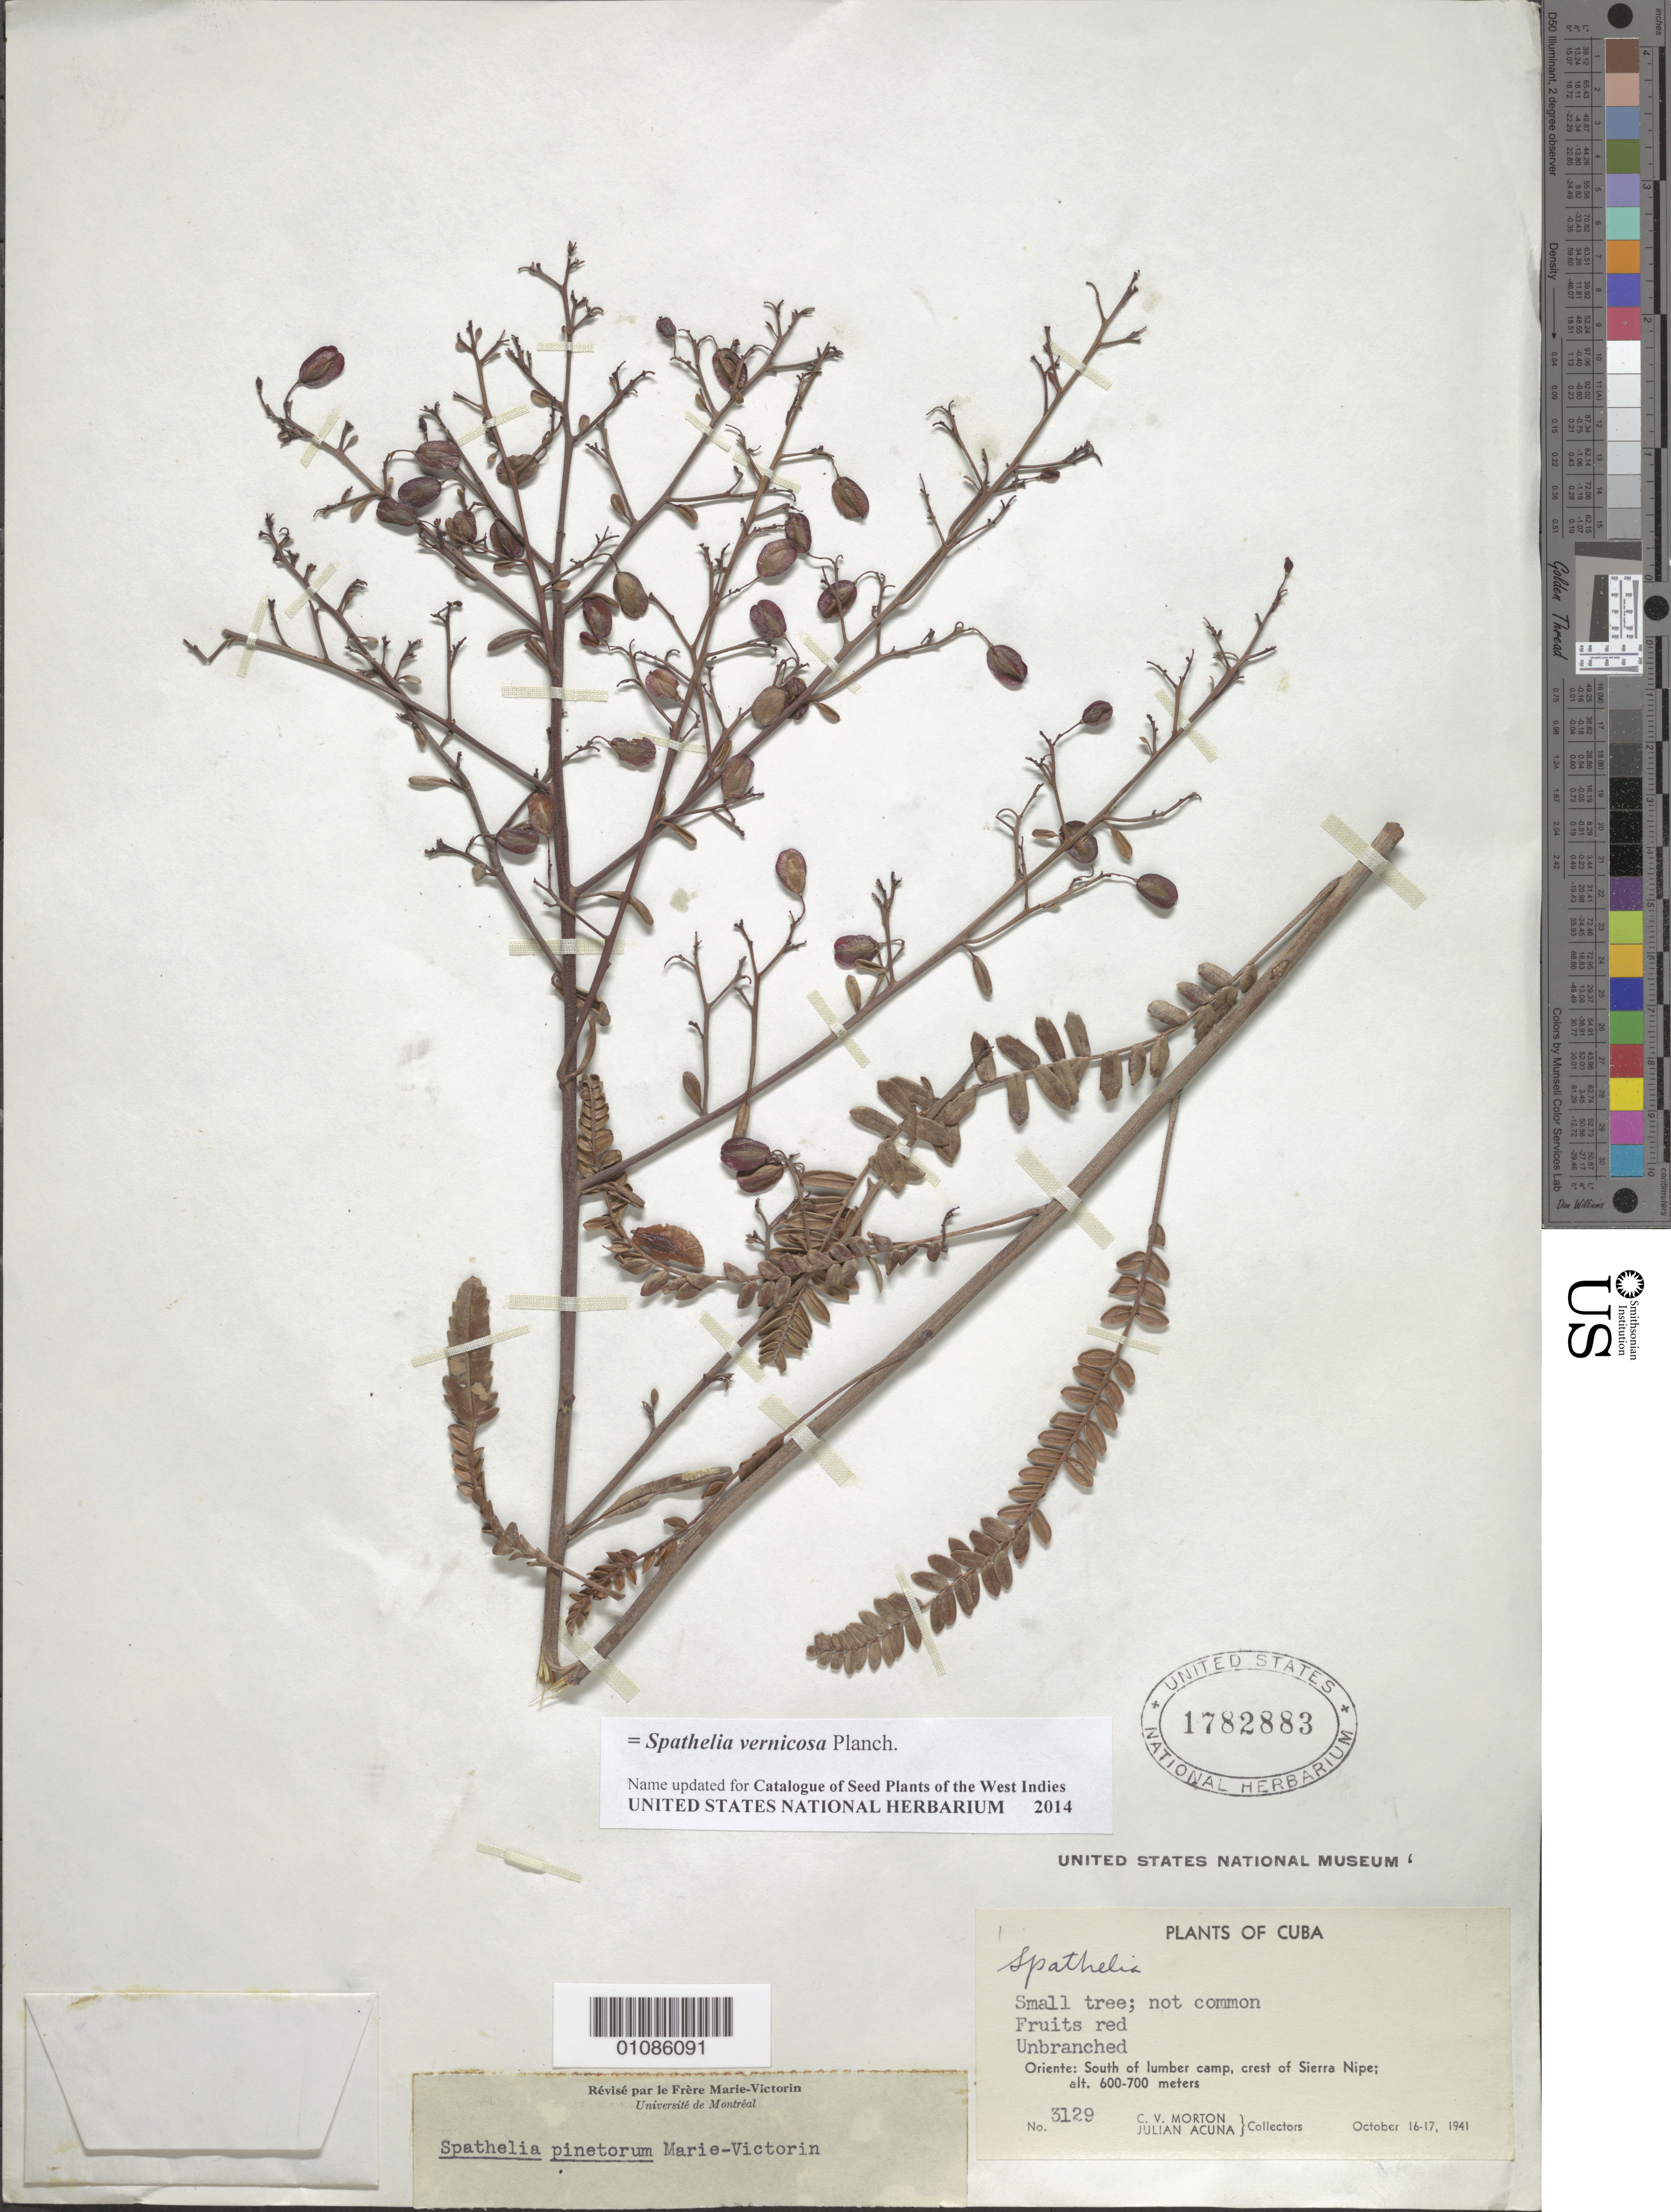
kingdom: Plantae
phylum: Tracheophyta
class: Magnoliopsida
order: Sapindales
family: Rutaceae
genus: Spathelia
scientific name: Spathelia vernicosa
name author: Planch.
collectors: C. V. Morton & R. Acuña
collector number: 3129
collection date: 1941-10-16/1941-10-17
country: Cuba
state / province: Oriente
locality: South of lumber camp, crest of Sierra Nipe.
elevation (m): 600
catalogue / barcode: US 1782883